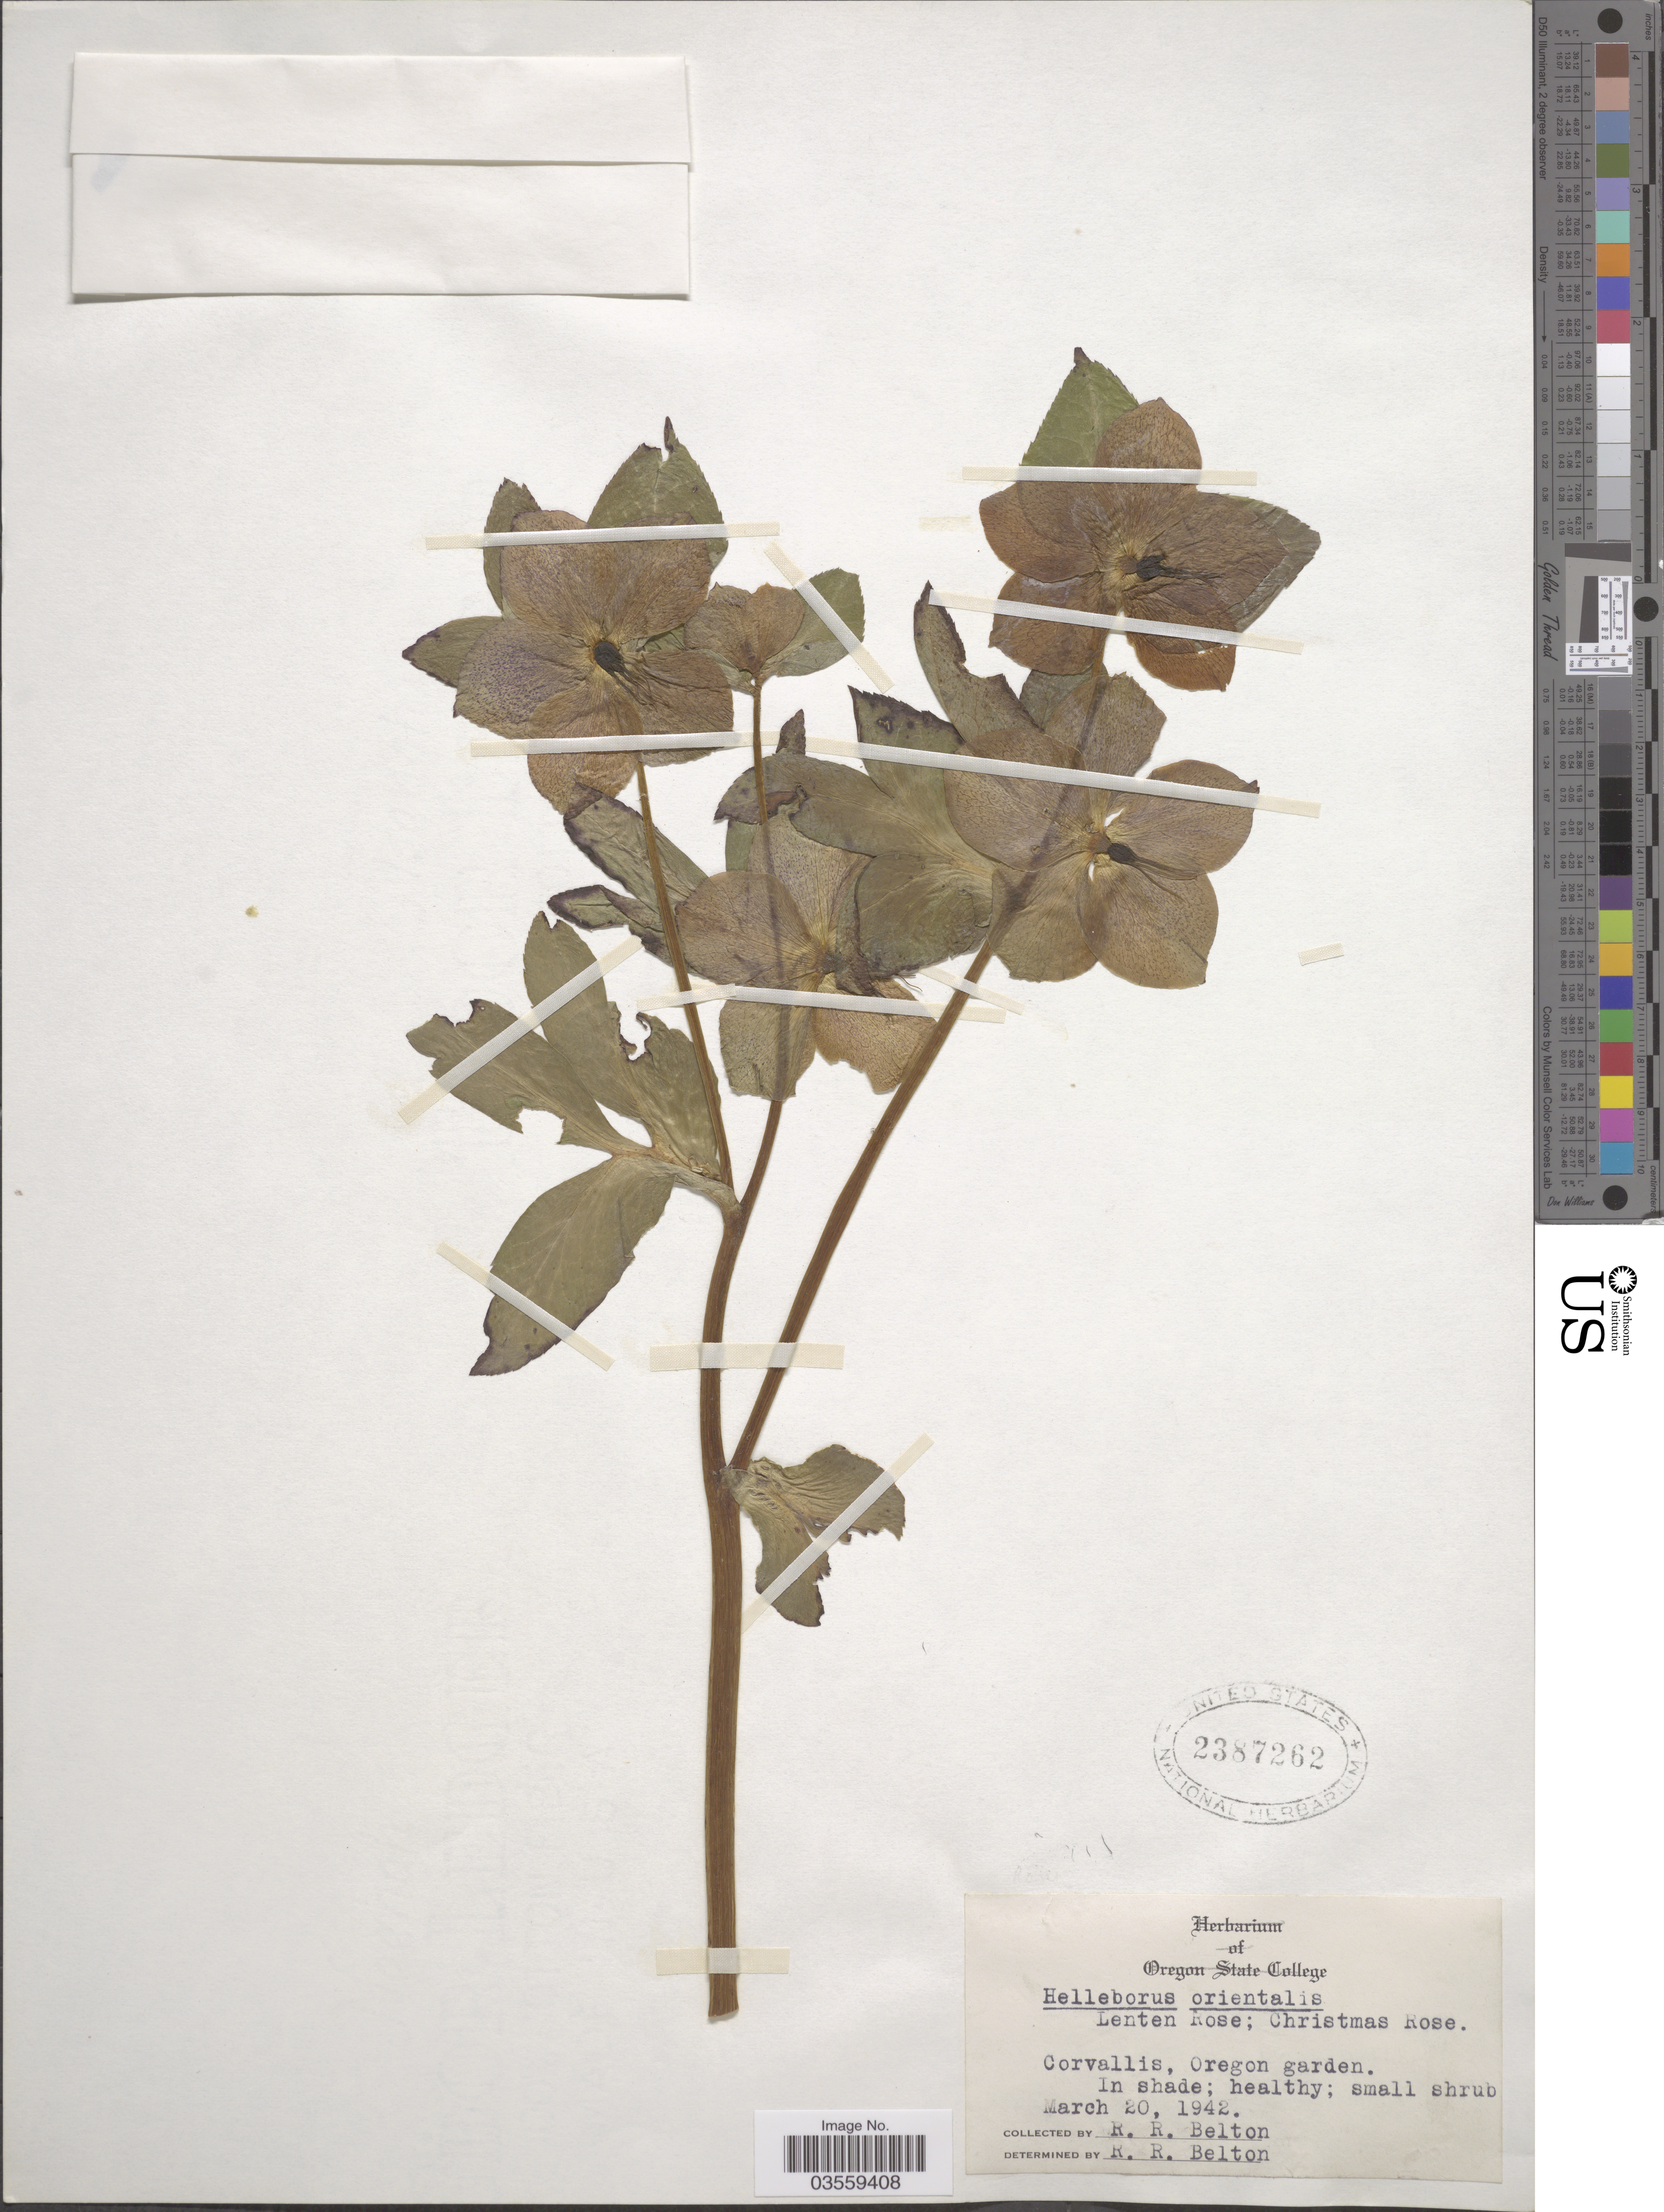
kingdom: Plantae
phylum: Tracheophyta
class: Magnoliopsida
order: Ranunculales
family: Ranunculaceae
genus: Helleborus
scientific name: Helleborus orientalis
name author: Lam.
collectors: R. Belton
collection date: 1942-03-20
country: United States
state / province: Oregon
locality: Corvallis, Oregon garden.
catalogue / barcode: US 2387262